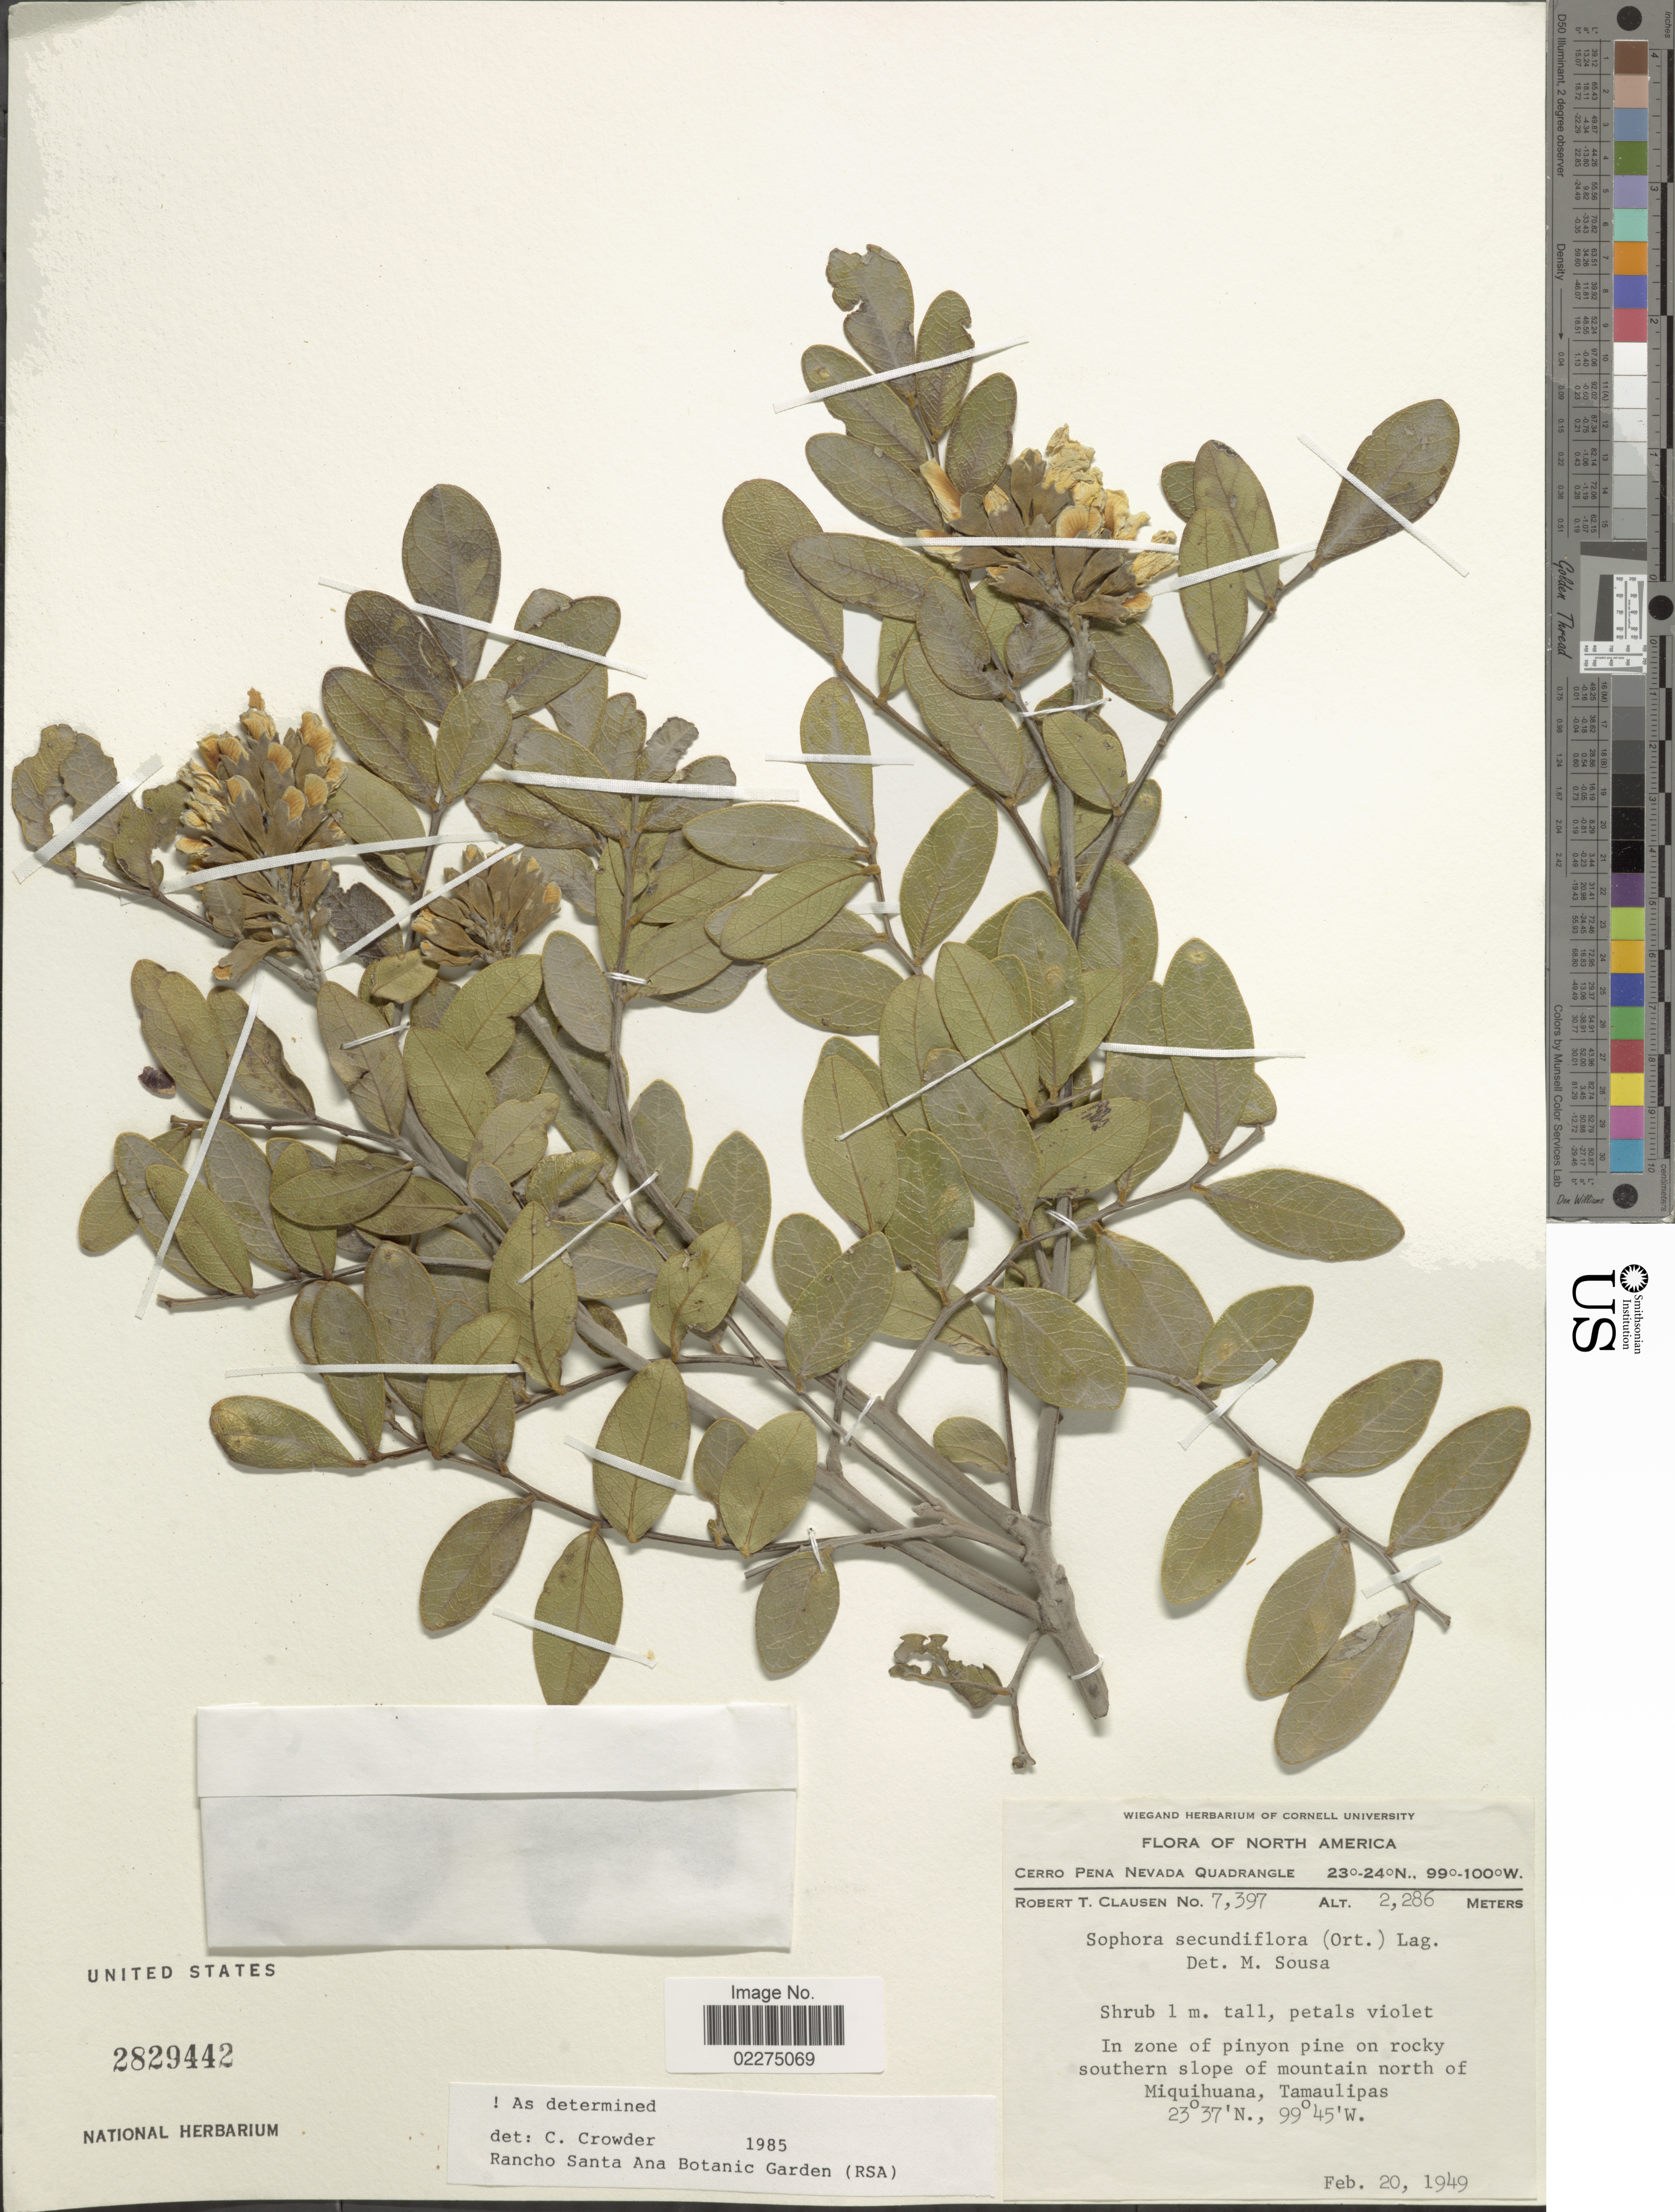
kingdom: Plantae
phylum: Tracheophyta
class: Magnoliopsida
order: Fabales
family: Fabaceae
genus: Dermatophyllum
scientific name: Dermatophyllum secundiflorum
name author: (Ortega) Gandhi & Reveal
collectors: R. T. Clausen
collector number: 7397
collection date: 1949-02-20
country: Mexico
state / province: Tamaulipas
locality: Southern slope of mountain north of Miquihuana. Cerro Pena Nevada Quadrangle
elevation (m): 2286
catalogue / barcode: US 2829442